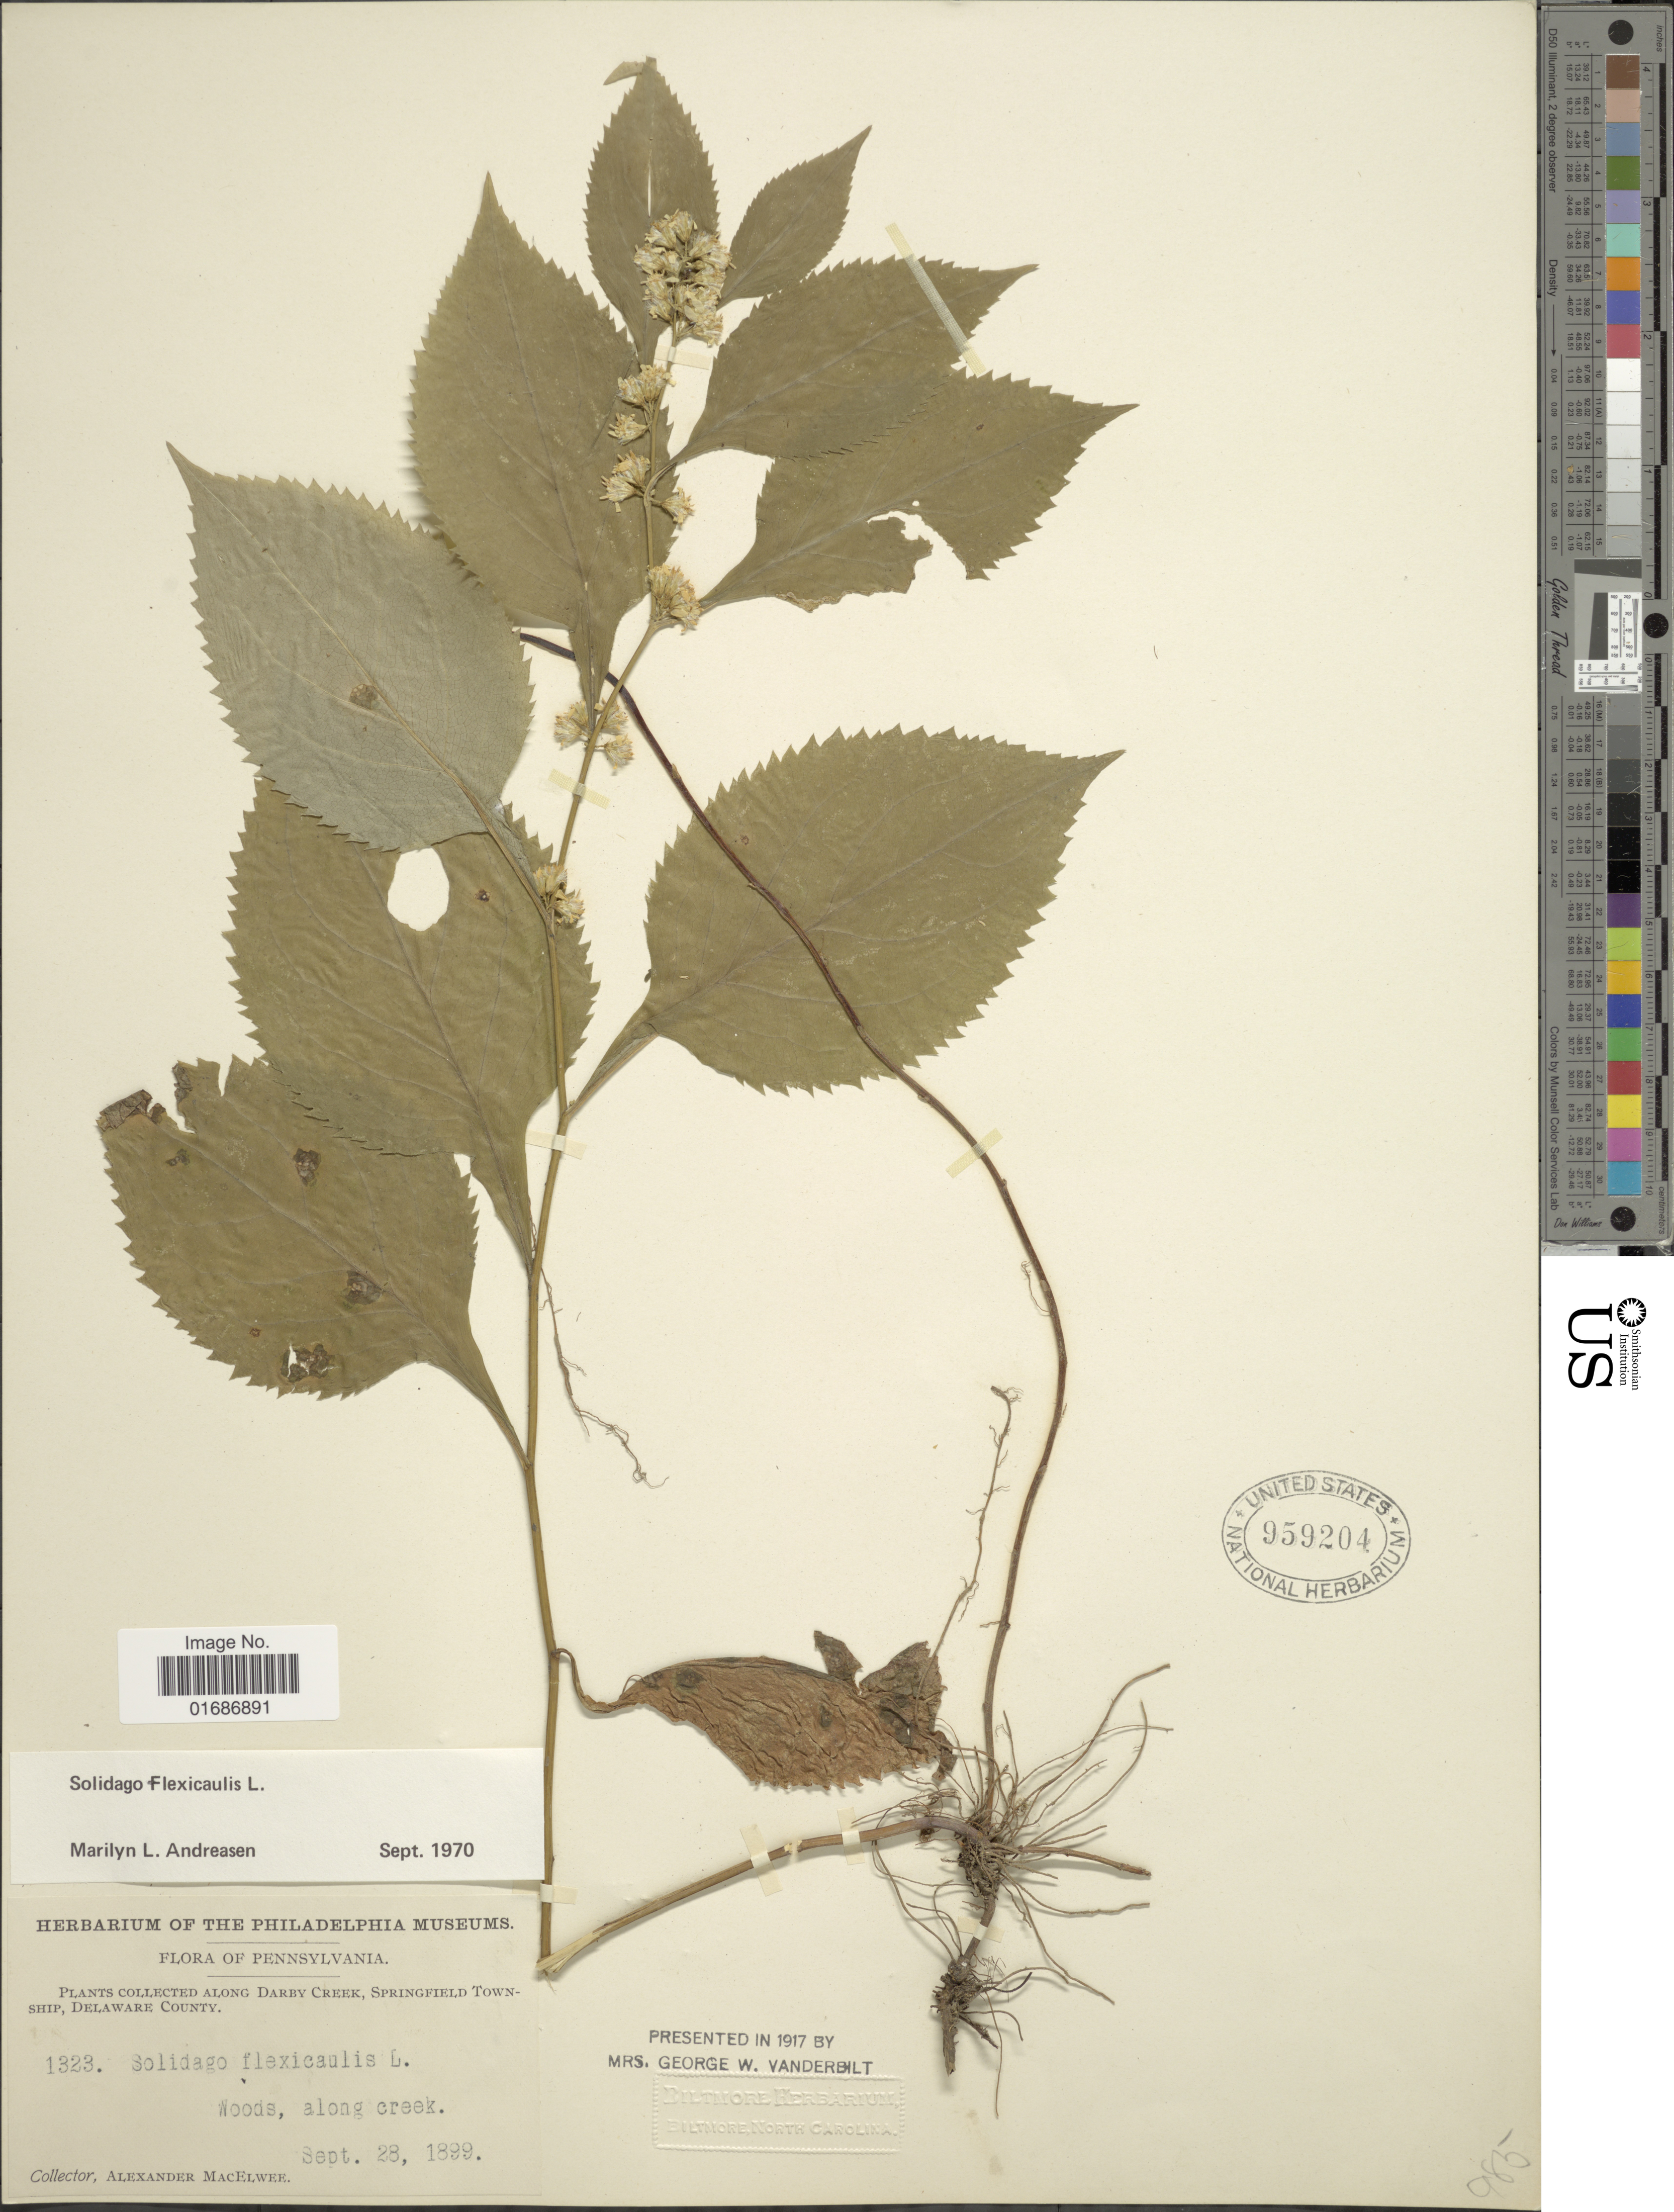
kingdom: Plantae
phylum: Tracheophyta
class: Magnoliopsida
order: Asterales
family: Asteraceae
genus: Solidago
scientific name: Solidago flexicaulis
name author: L.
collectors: A. MacElwee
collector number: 1323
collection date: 1899-09-28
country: United States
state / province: Pennsylvania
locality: Collected along Darby Creek, Springfield Township, Delaware City, Woods, along creek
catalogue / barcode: US 959204